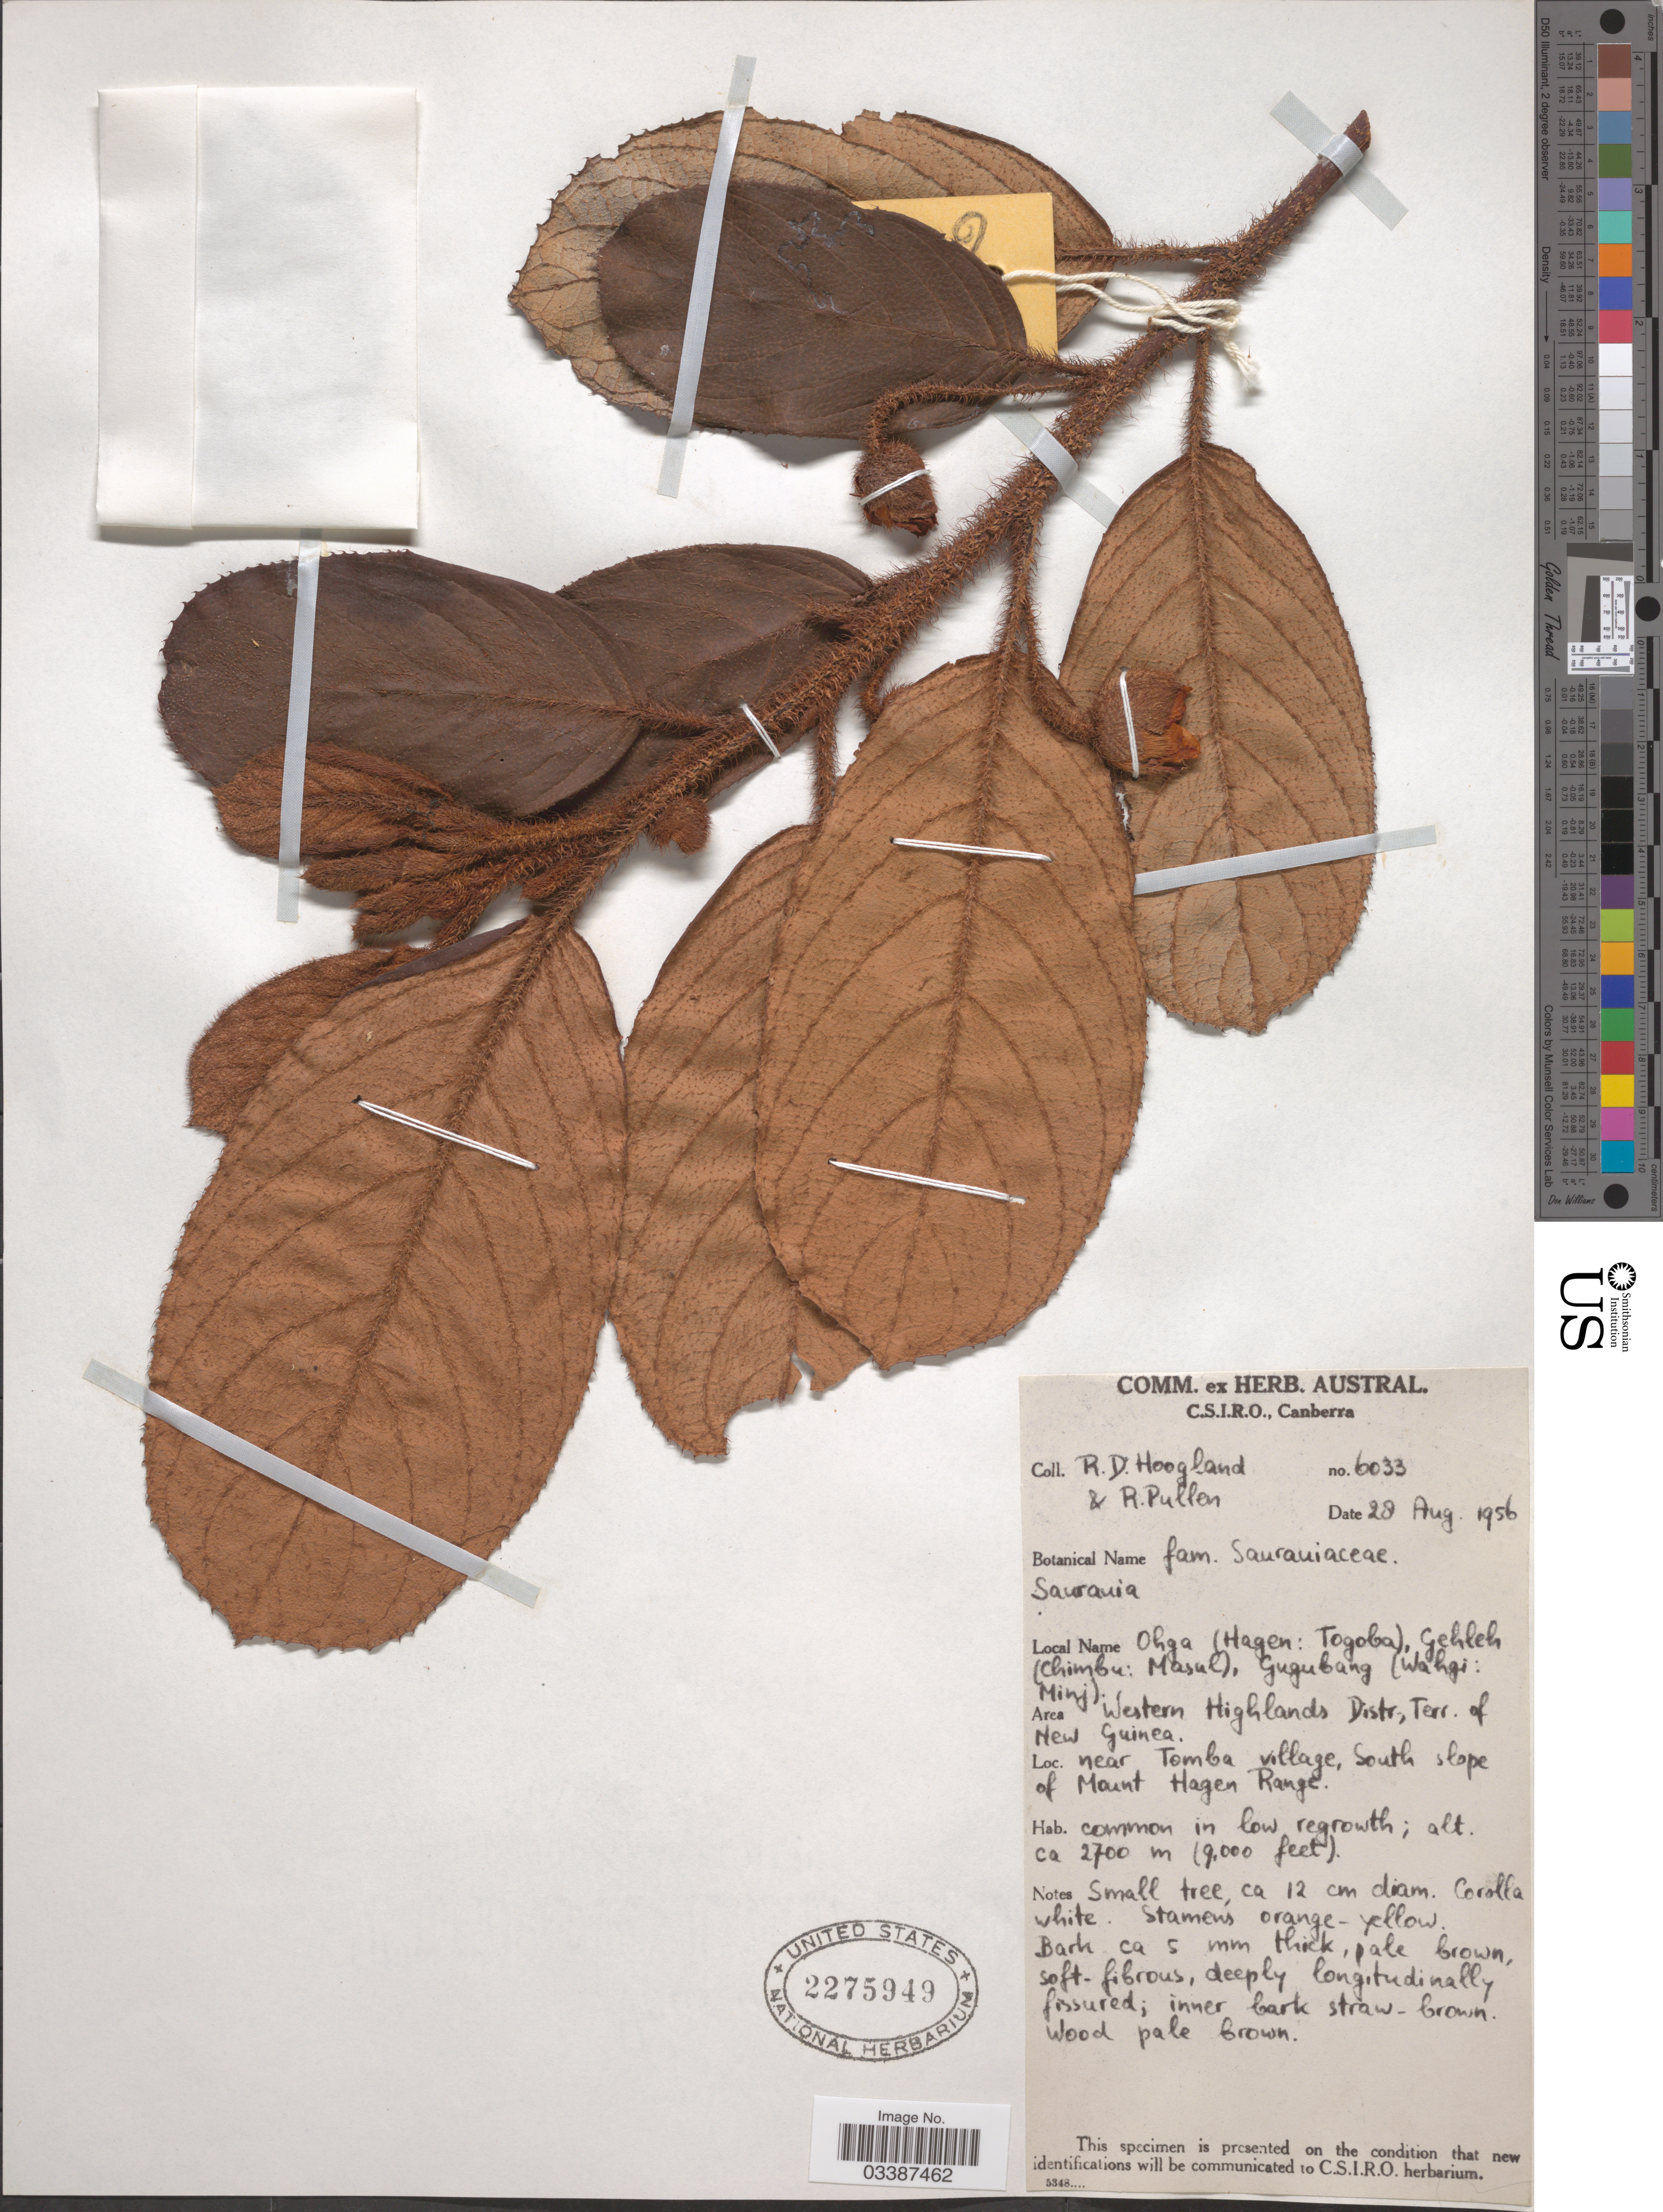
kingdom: Plantae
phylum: Tracheophyta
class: Magnoliopsida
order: Ericales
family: Actinidiaceae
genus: Saurauia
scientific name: Saurauia sp.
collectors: R. D. Hoogland & R. Pullen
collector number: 6033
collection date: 1956-08-28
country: Papua New Guinea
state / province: Western Highlands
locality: Area Western Highlands Distr., Terr. of New Guinea. Near Tomba village, South slope of Mount Hagen Range.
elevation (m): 2743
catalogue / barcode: US 2275949